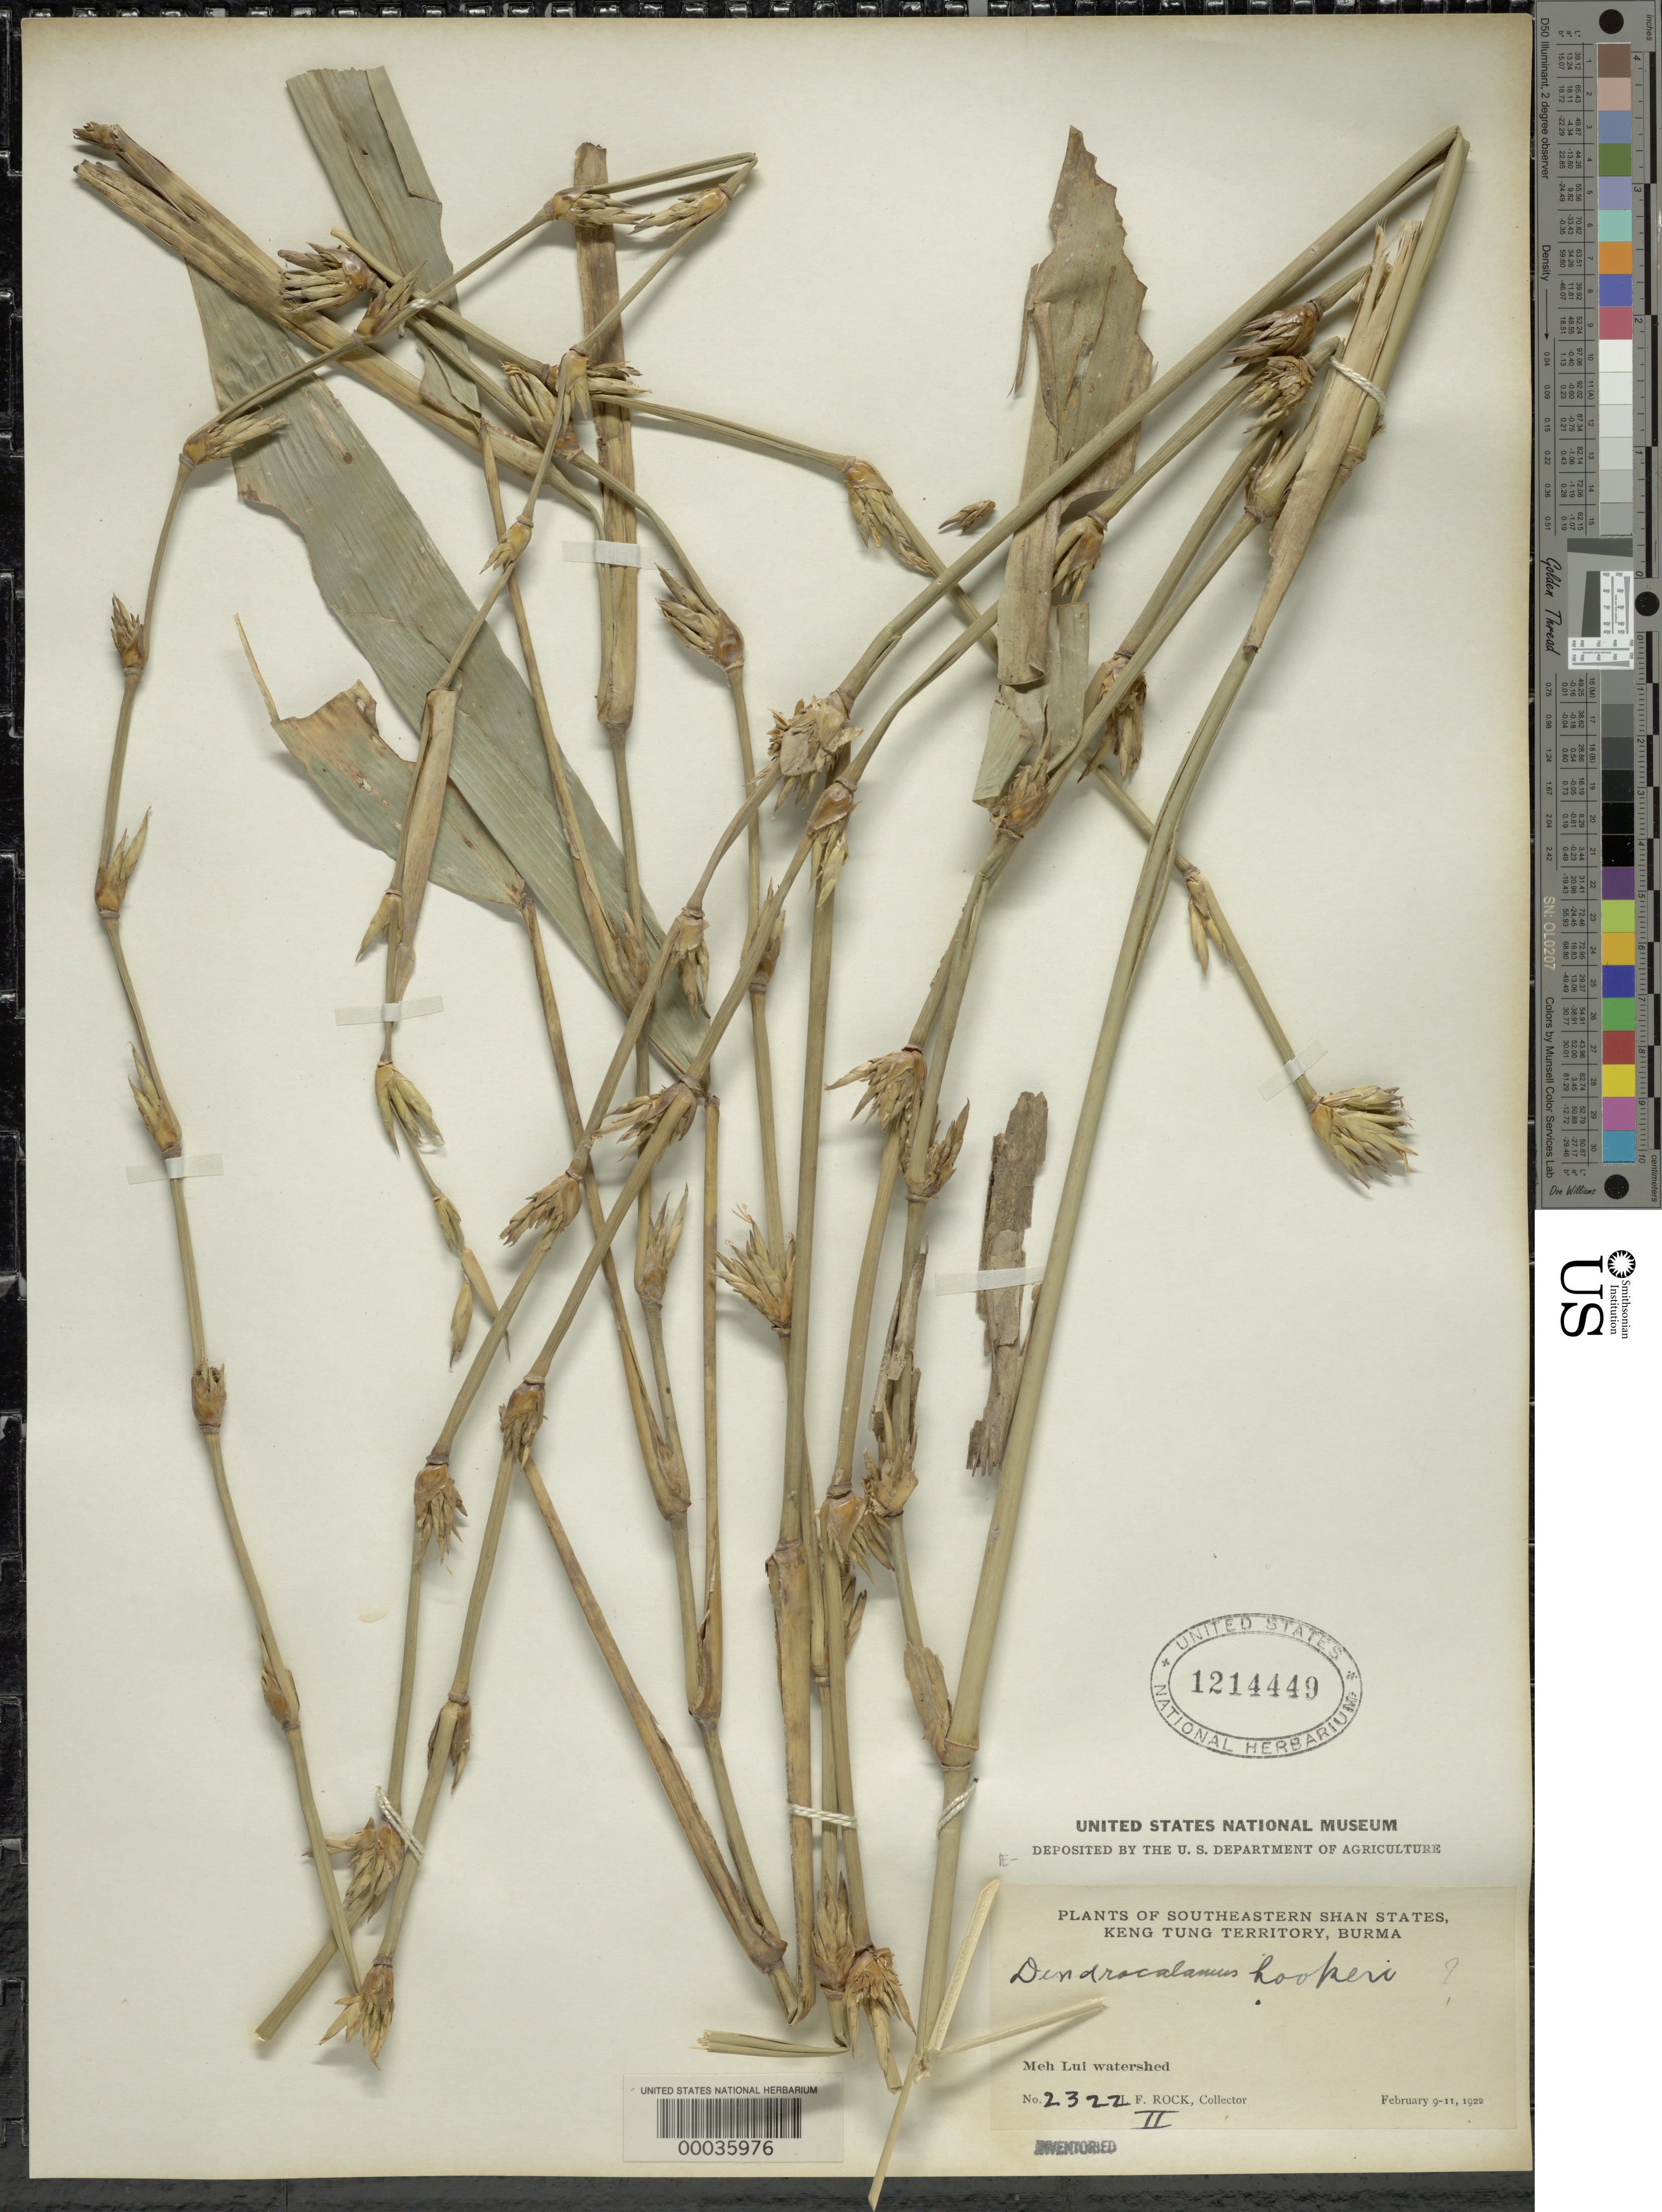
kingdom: Plantae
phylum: Tracheophyta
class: Liliopsida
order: Poales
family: Poaceae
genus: Dendrocalamus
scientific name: Dendrocalamus sp.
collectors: J. F. Rock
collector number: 2322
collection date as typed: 09 Feb 1922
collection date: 1922-02-09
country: Myanmar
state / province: Shan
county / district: Eastern Shan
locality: Meh Lui watershed, Keng Tung Territory [= Eastern Shan State], SE Shan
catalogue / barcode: US 1214449